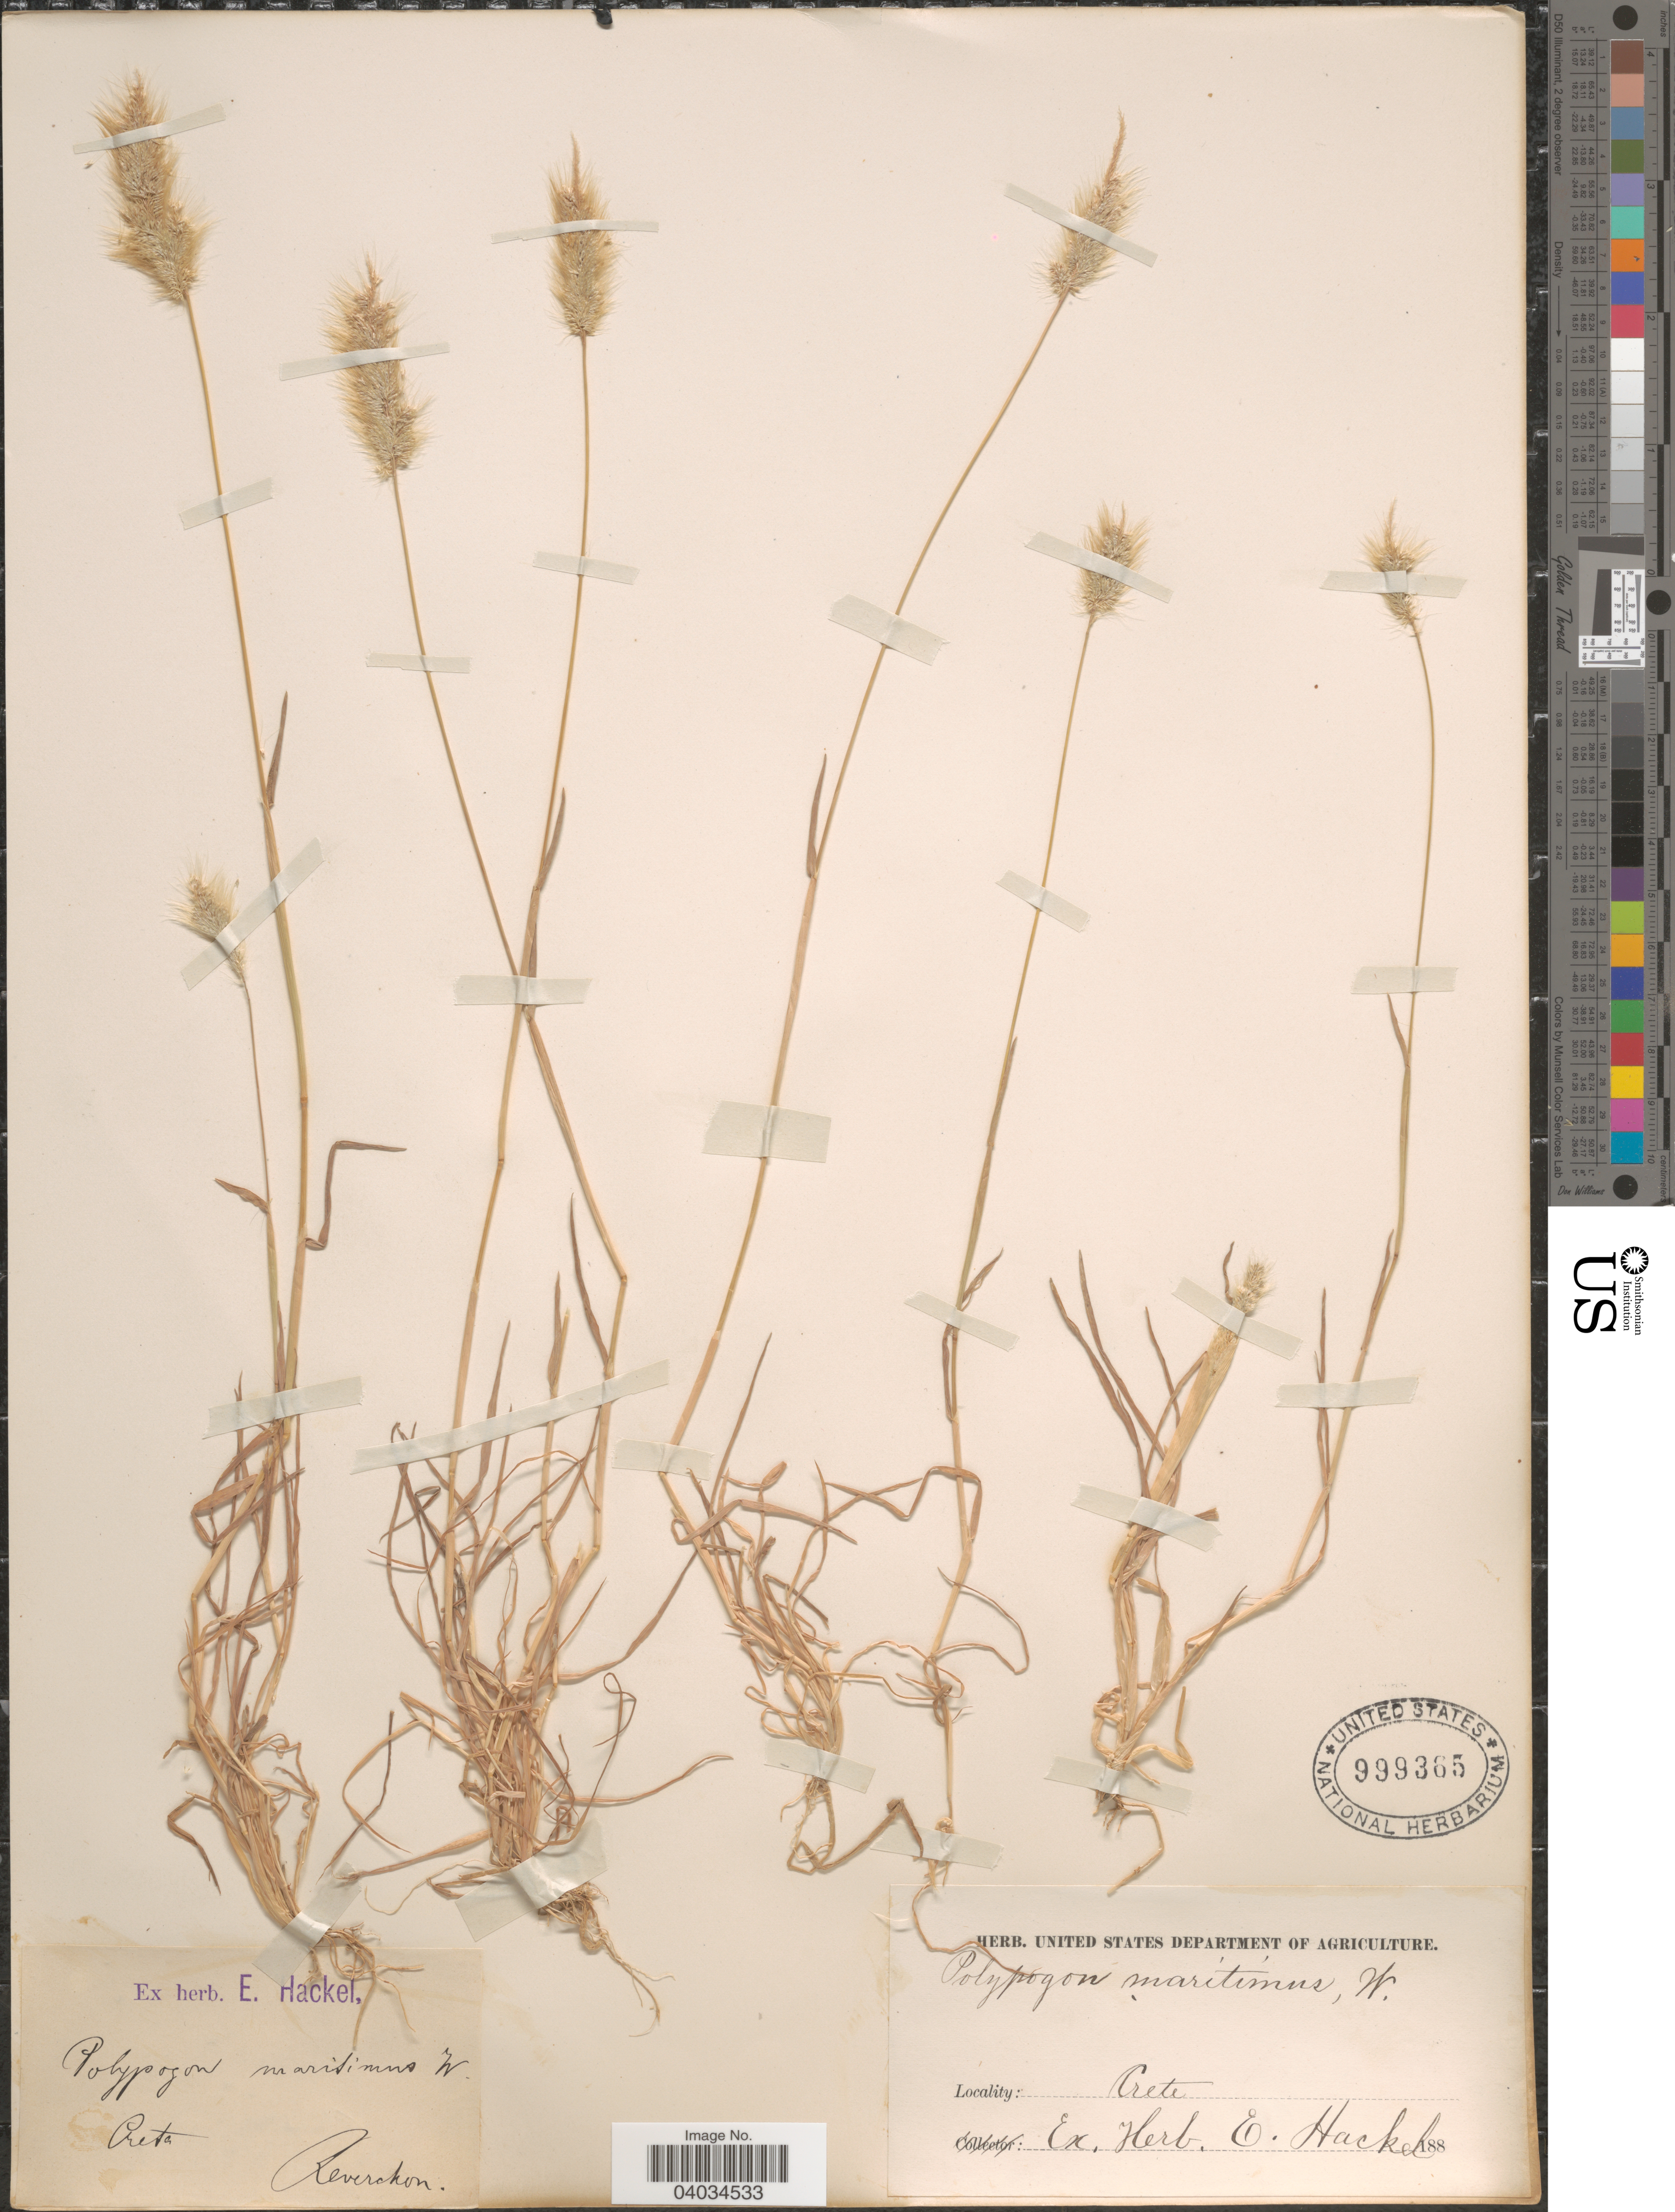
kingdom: Plantae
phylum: Tracheophyta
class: Liliopsida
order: Poales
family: Poaceae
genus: Polypogon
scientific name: Polypogon maritimus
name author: Willd.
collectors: -. Reverchon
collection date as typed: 188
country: Greece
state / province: Crete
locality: Creta. Crete.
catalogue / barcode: US 999365